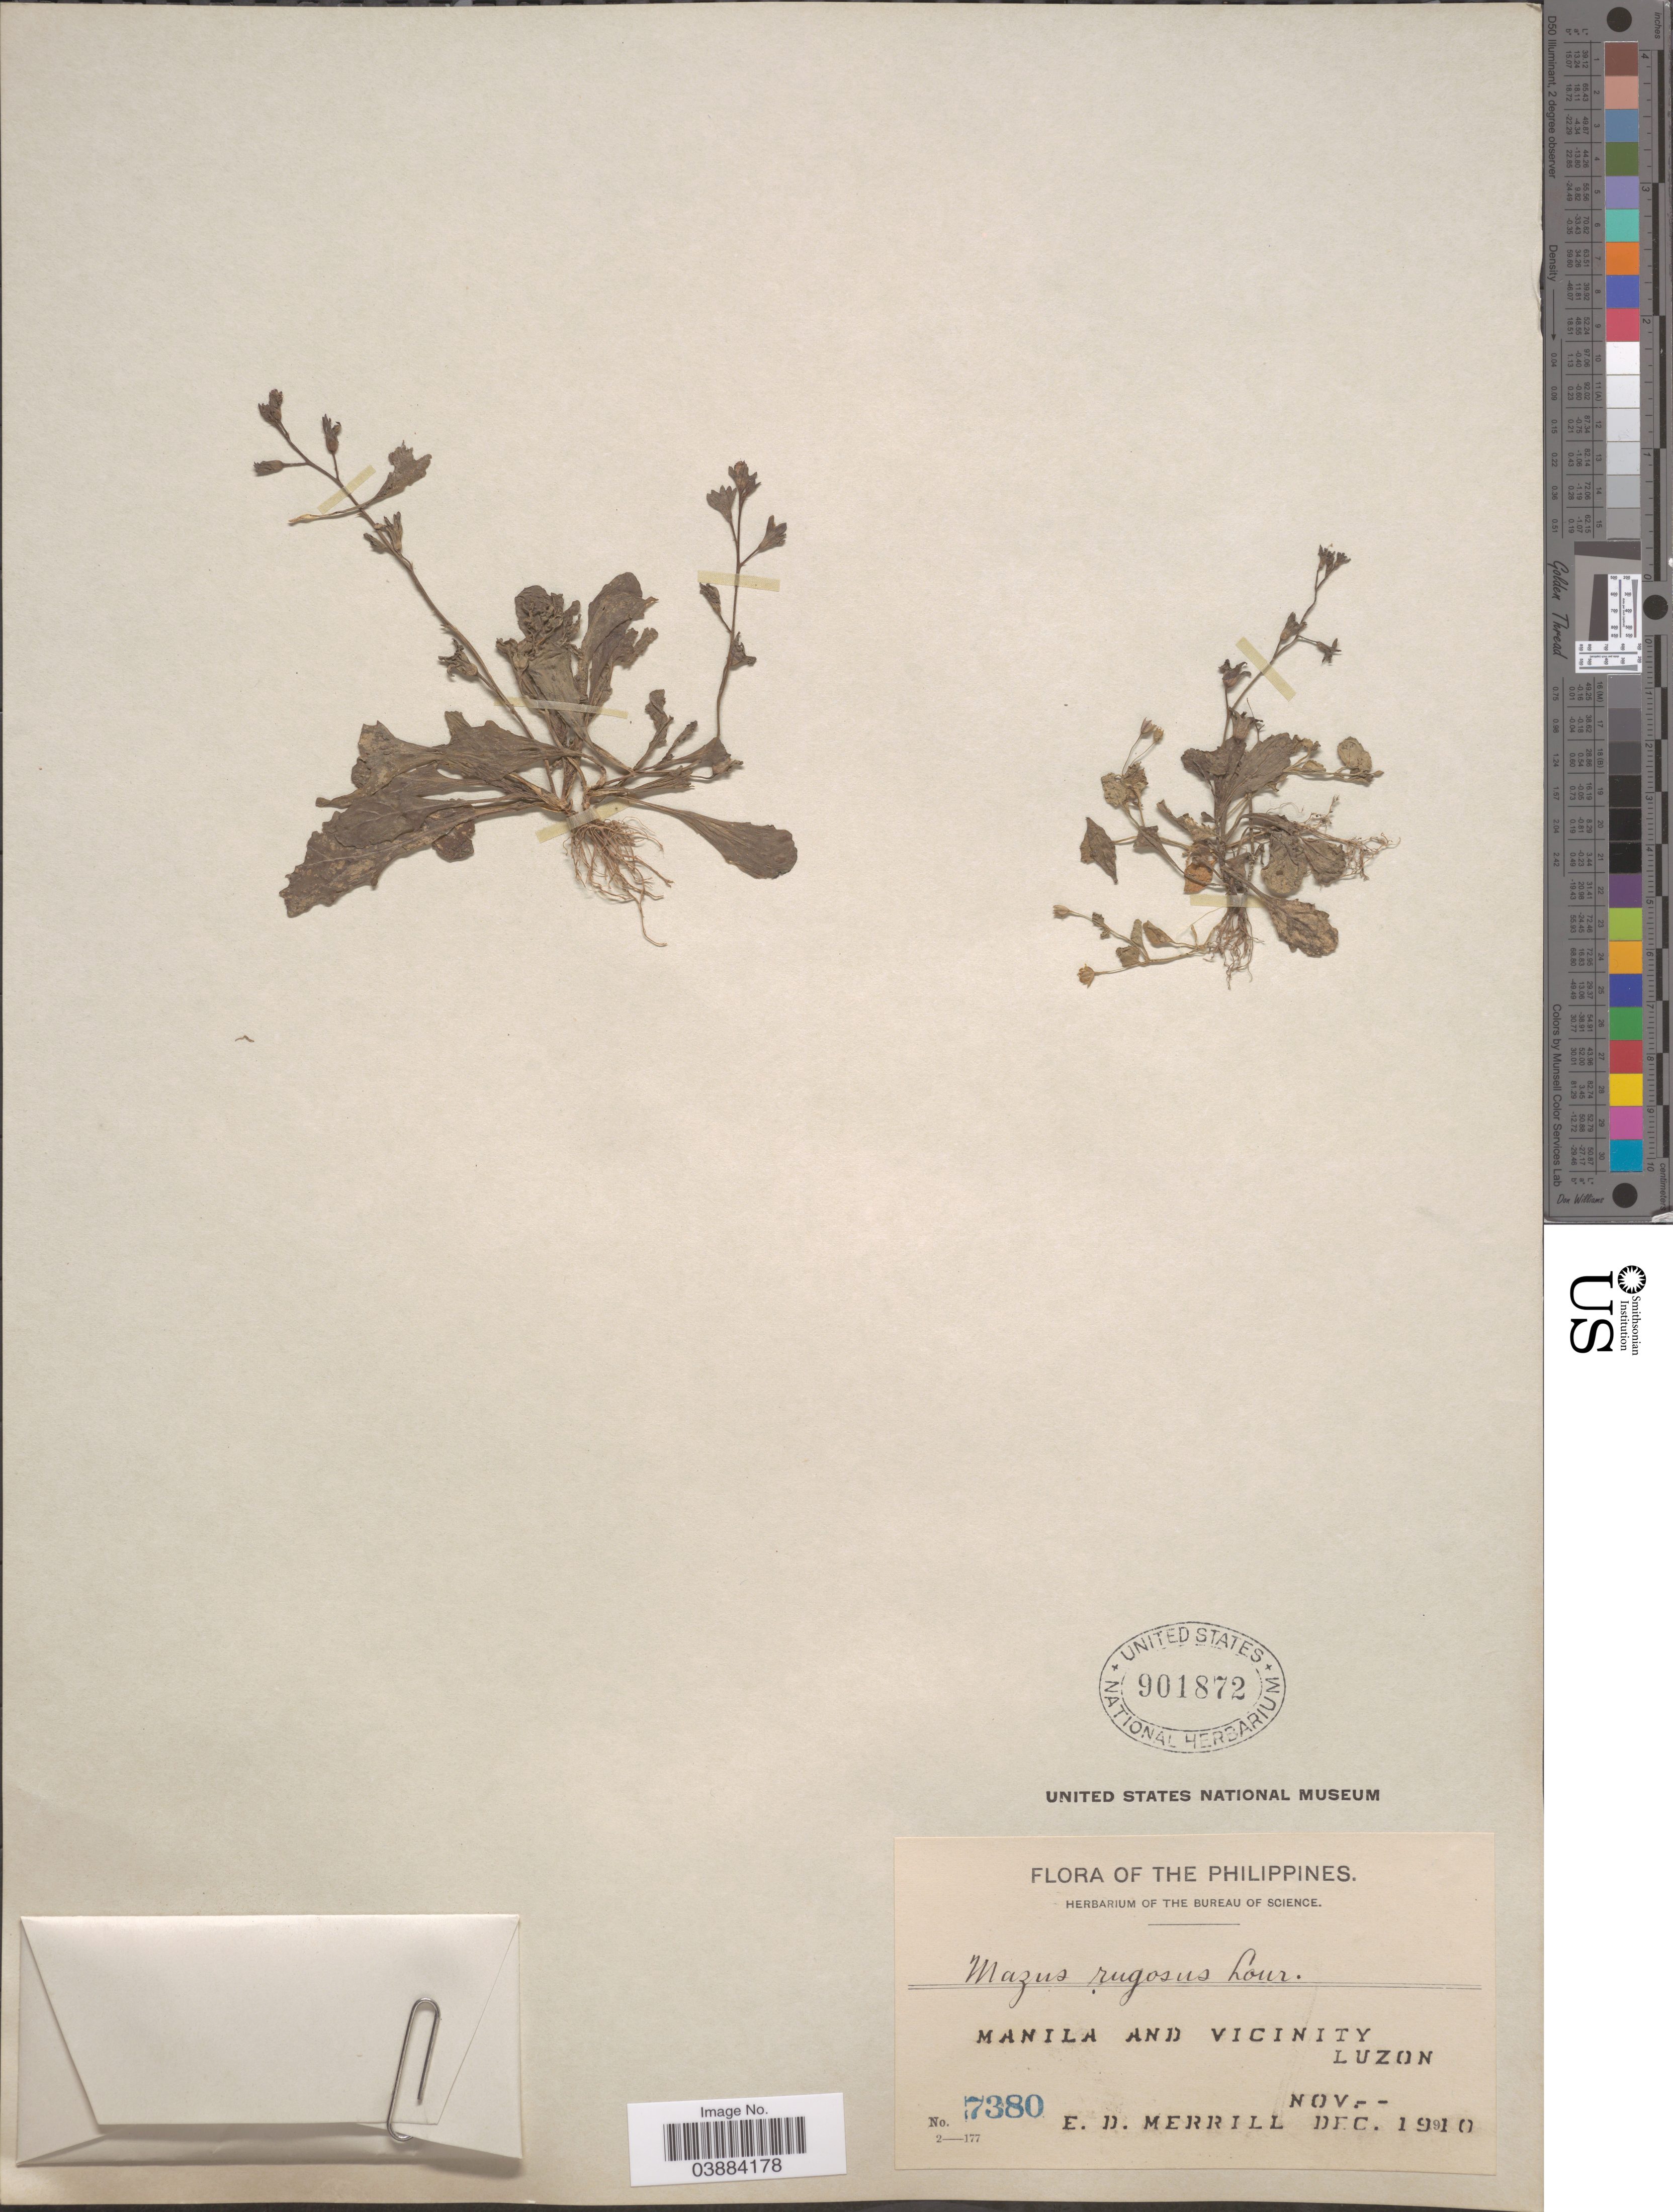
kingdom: Plantae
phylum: Tracheophyta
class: Magnoliopsida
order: Lamiales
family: Mazaceae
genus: Mazus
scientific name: Mazus rugosus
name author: Lour.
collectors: E. D. Merrill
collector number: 7380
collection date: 1910-12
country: Philippines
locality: Manila and vicinity. Luzon.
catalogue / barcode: US 901872